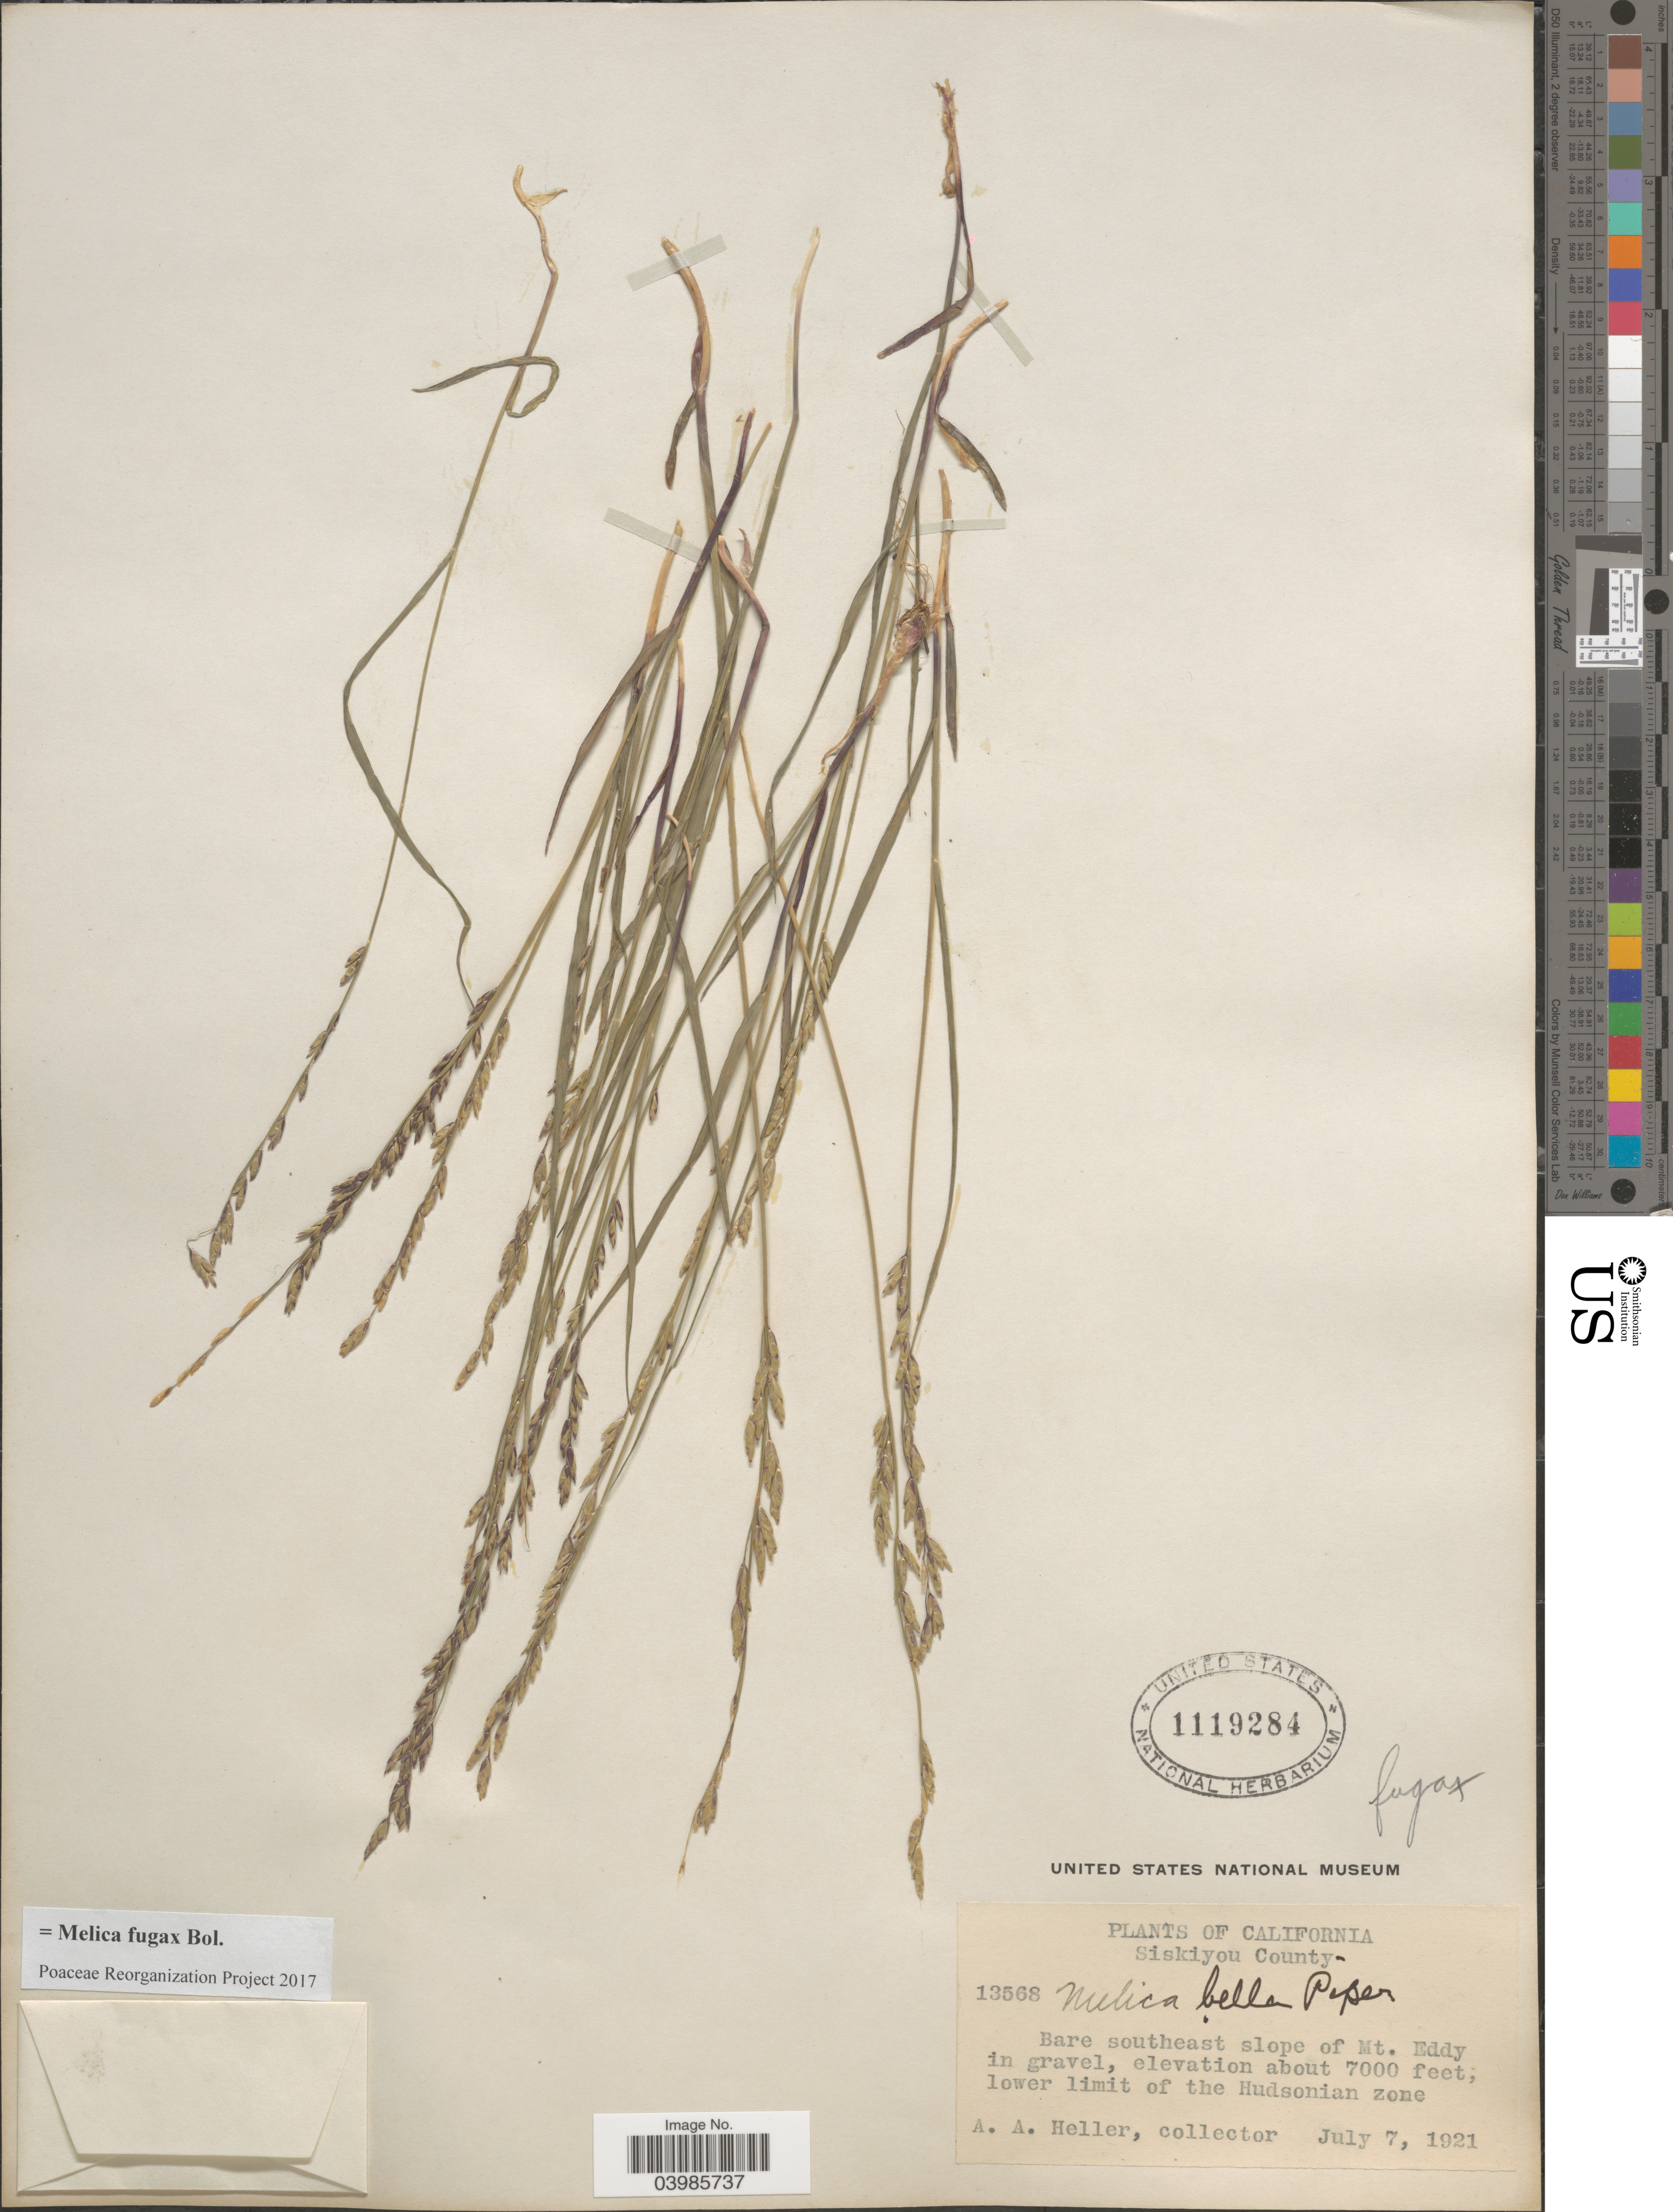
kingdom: Plantae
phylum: Tracheophyta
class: Liliopsida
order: Poales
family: Poaceae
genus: Melica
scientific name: Melica fugax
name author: Bol.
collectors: A. A. Heller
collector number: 13568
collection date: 1921-07-07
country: United States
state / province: California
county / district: Siskiyou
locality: Siskiyou County. Bare southeast slope of Mt. Eddy in gravel, lower limit of the Hudsonian zone.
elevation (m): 2134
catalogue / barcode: US 1119284